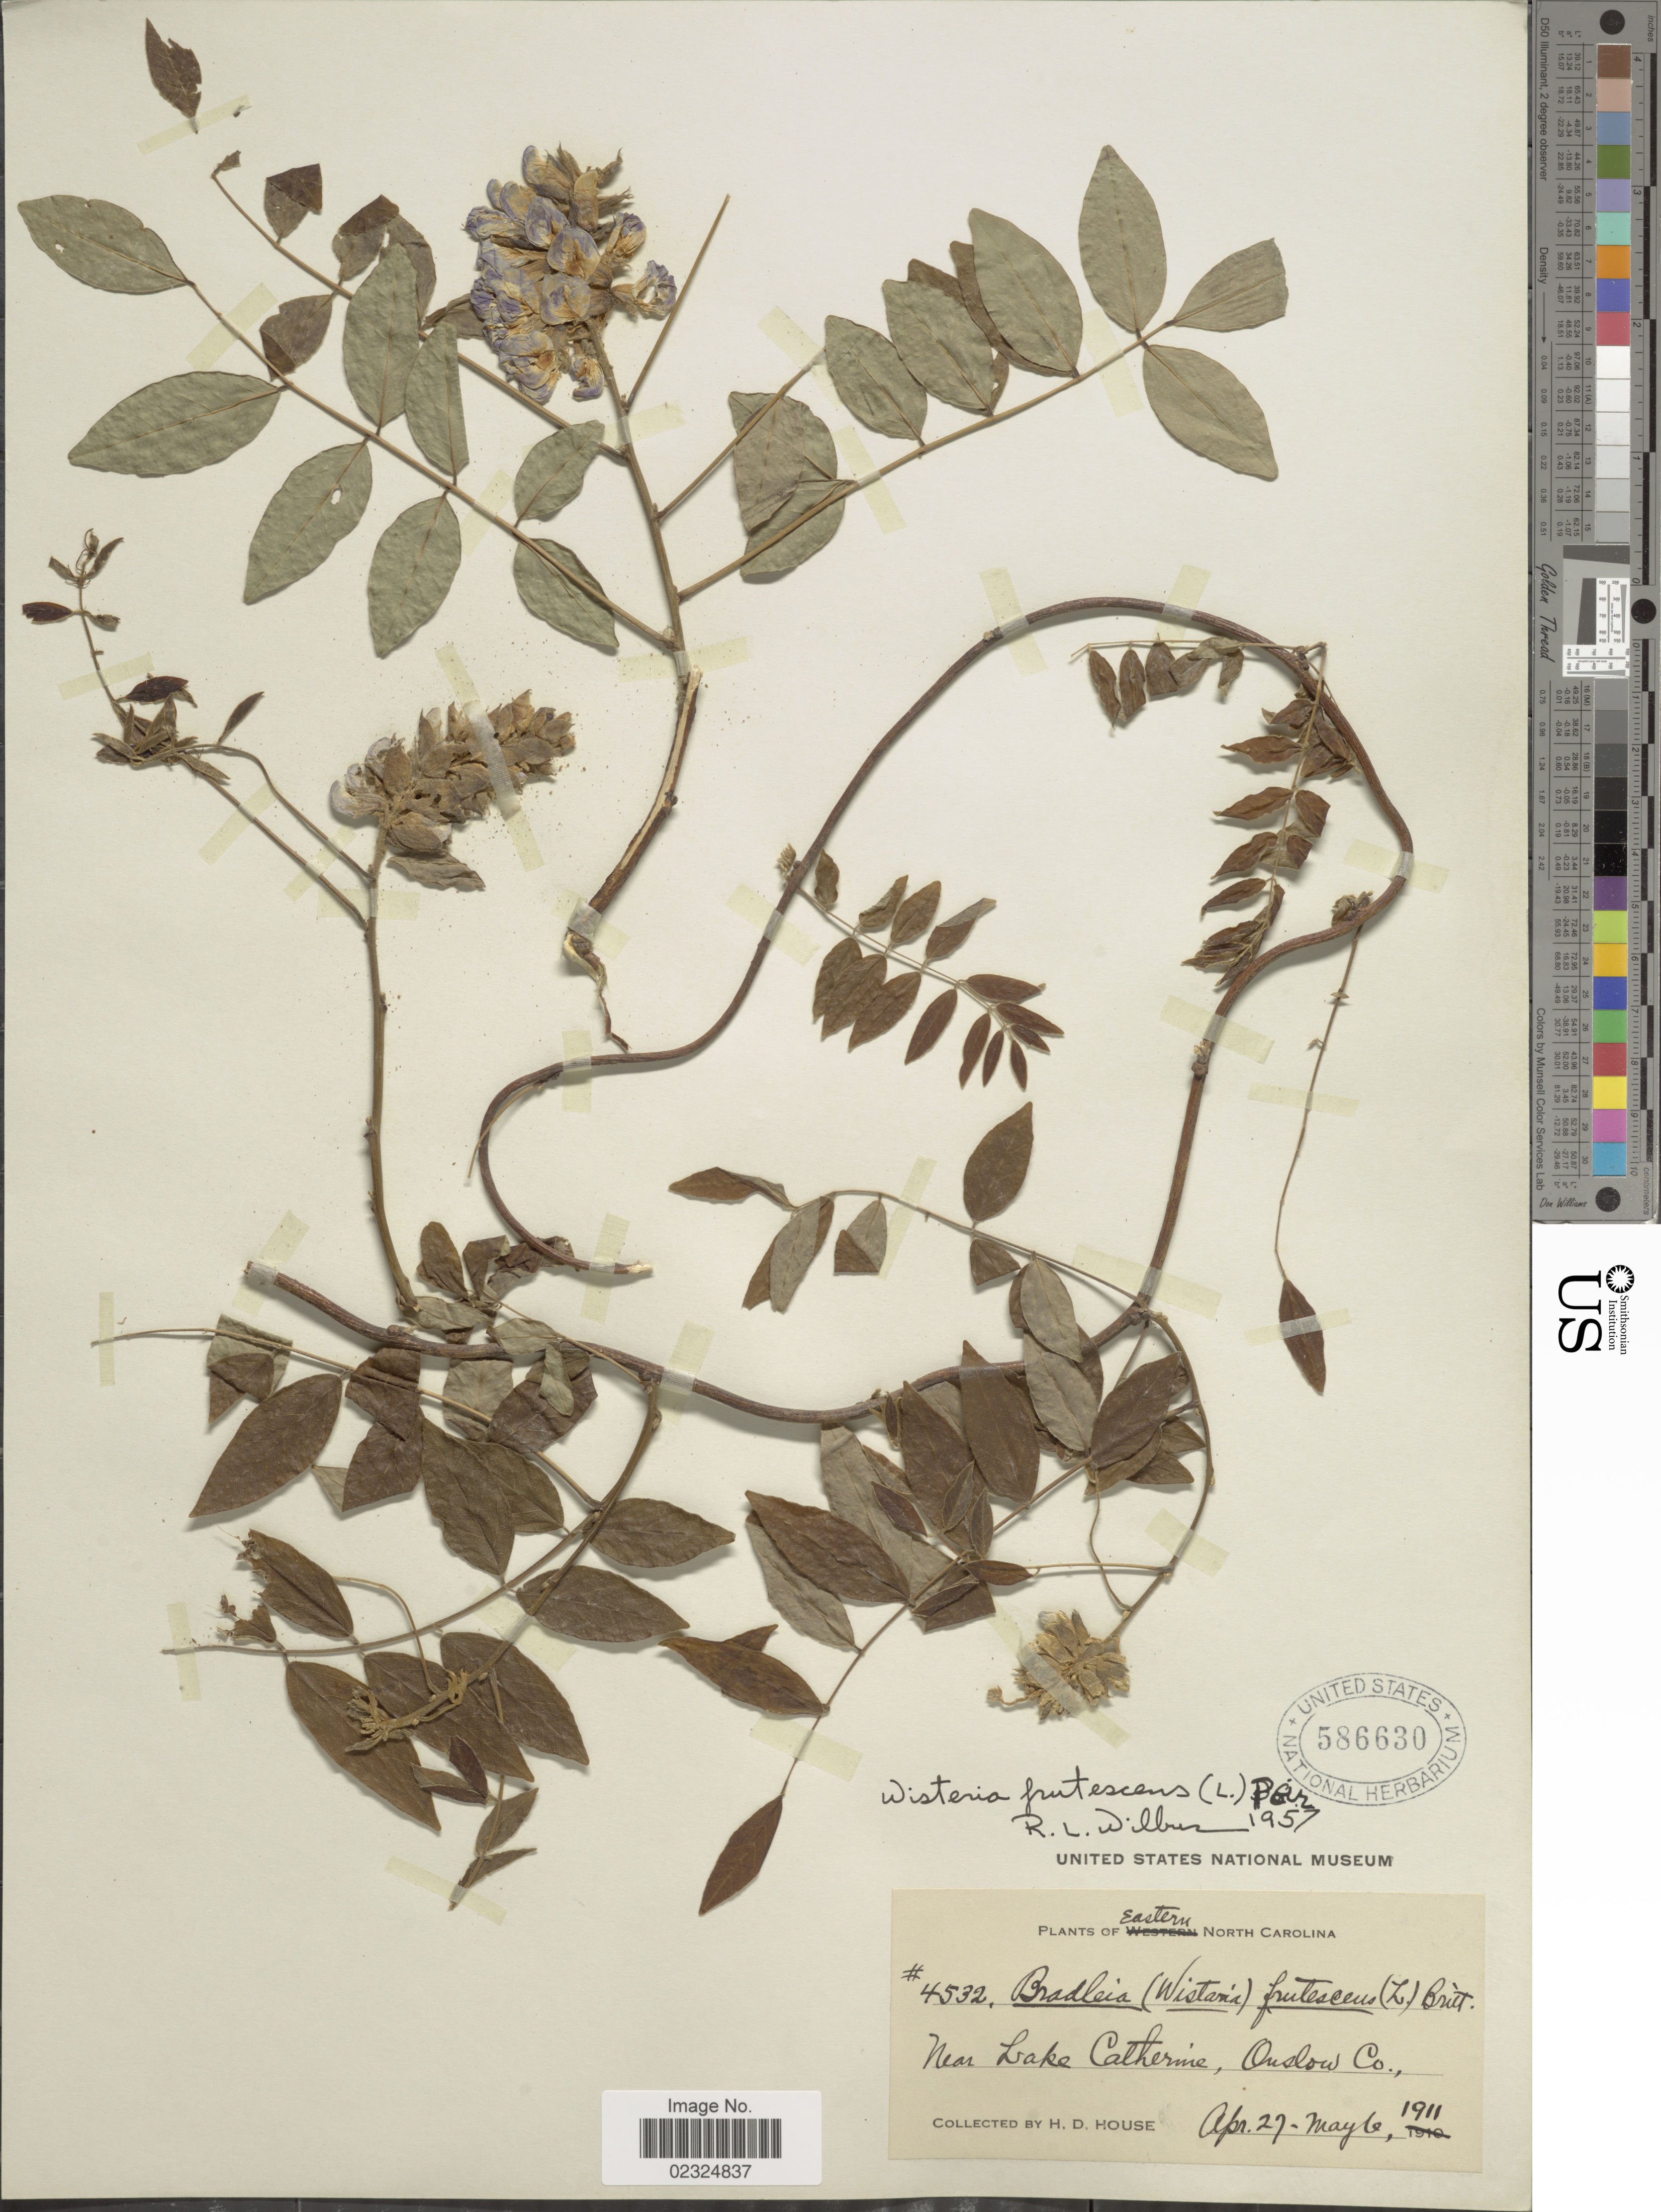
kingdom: Plantae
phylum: Tracheophyta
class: Magnoliopsida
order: Fabales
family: Fabaceae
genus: Wisteria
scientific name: Wisteria frutescens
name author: (L.) Poir.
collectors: H. D. House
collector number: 4532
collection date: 1911-04-27/1911-05-06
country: United States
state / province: North Carolina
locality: Eastern North Carolina, Near Lake Catherine, Onslow Co.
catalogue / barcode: US 586630